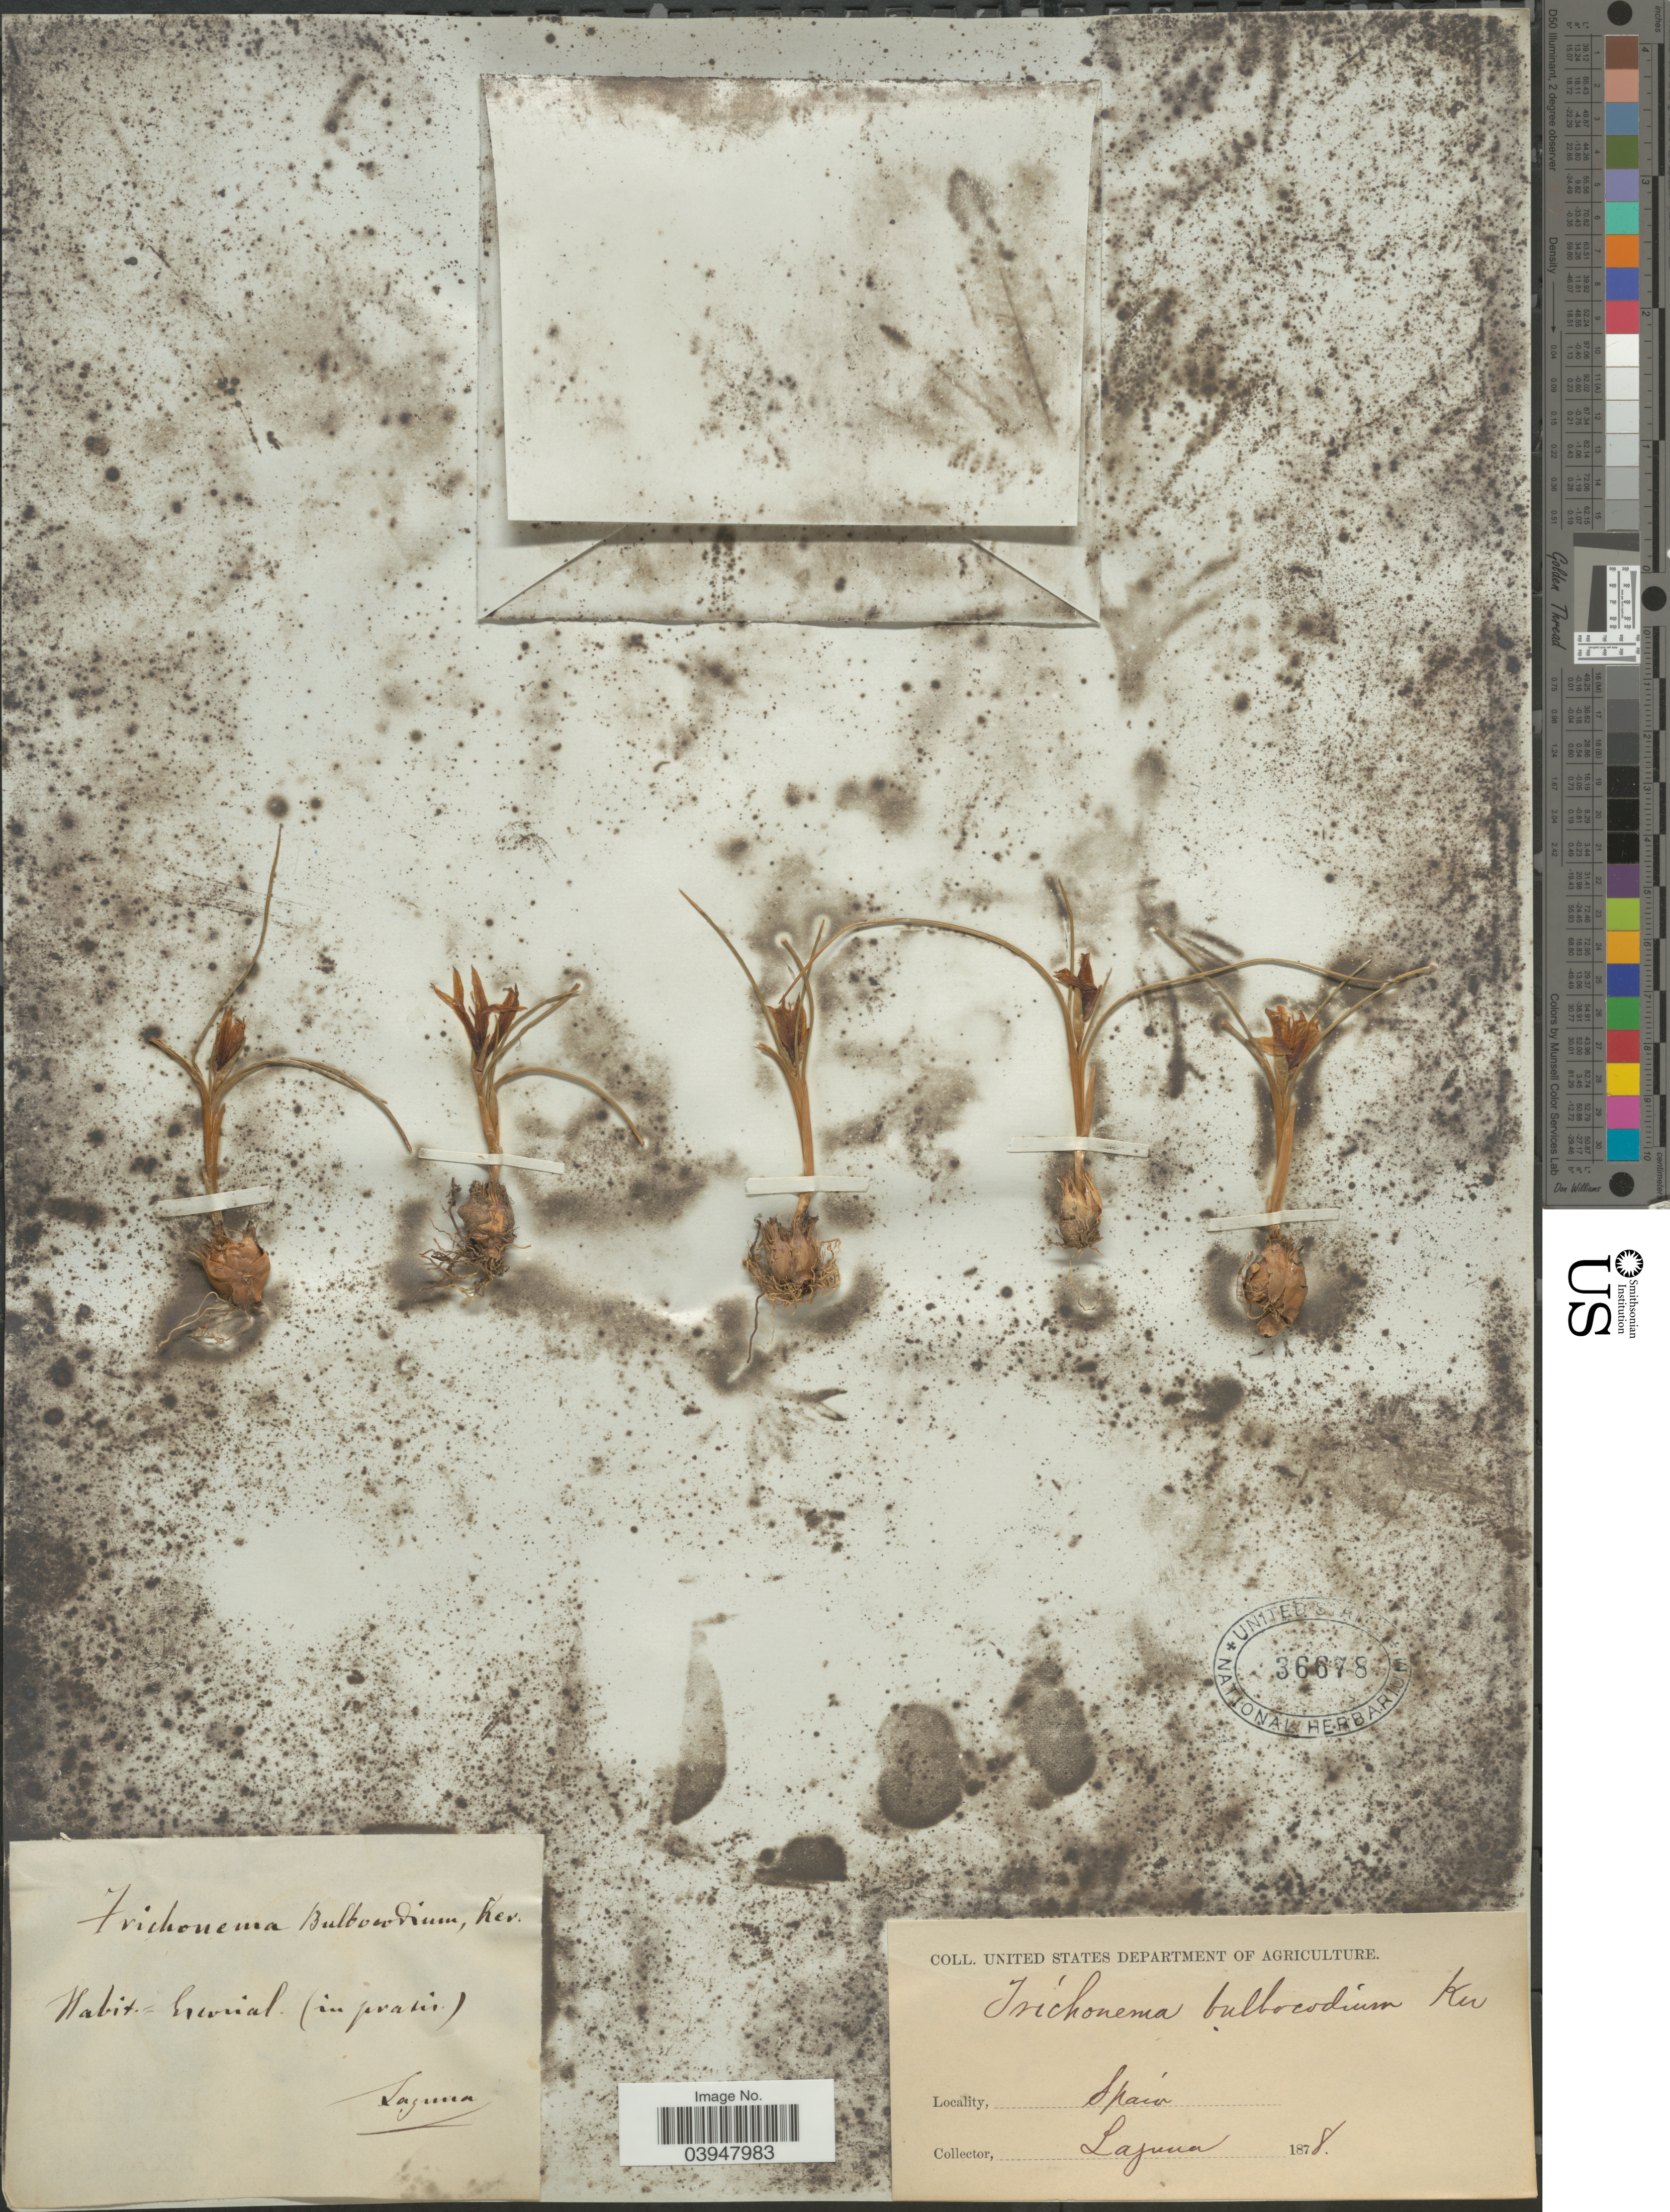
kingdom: Plantae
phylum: Tracheophyta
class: Liliopsida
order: Asparagales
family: Iridaceae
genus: Romulea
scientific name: Romulea bulbocodium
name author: (L.) Sebast. & Mauri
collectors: -. Laguna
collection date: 1878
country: Spain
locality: Escorial. (in prasis).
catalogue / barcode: US 36678